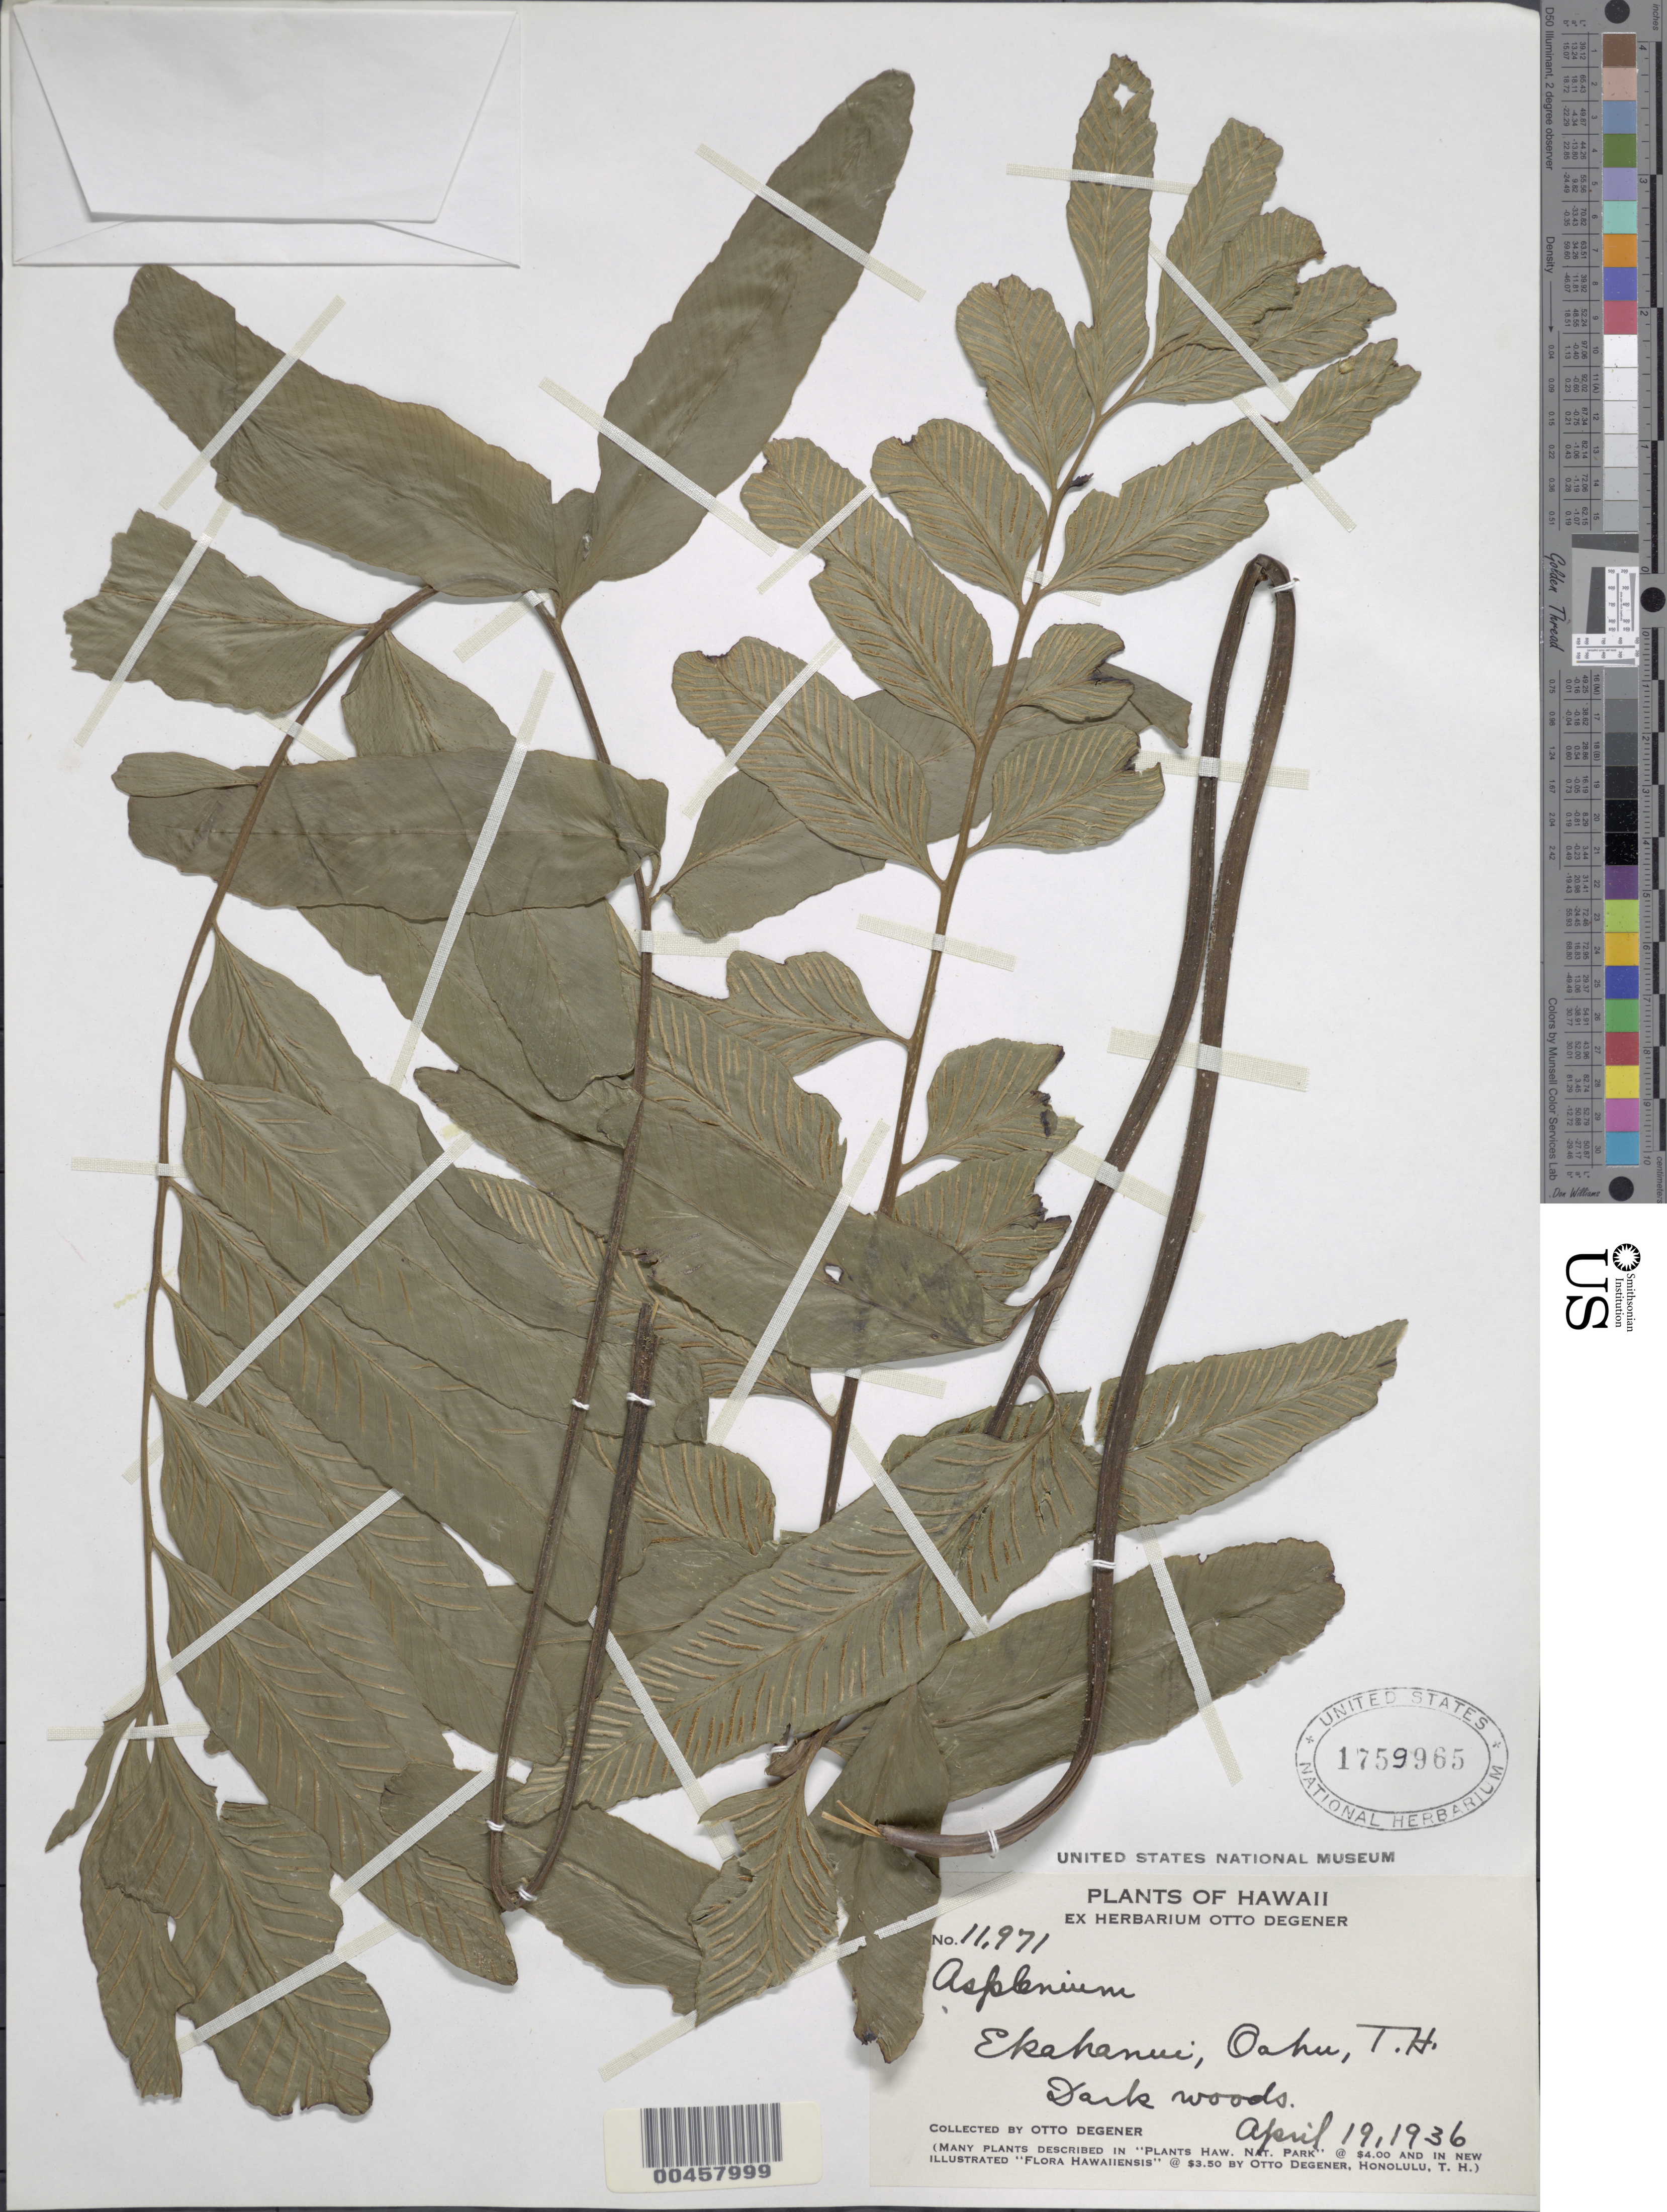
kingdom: Plantae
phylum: Tracheophyta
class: Polypodiopsida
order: Polypodiales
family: Aspleniaceae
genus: Asplenium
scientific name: Asplenium kaulfussii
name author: Schltdl.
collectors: O. Degener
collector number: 11971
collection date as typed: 19 Apr 1936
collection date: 1936-04-19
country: United States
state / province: Hawaii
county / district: Honolulu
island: Oahu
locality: Ekahanui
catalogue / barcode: US 1759965